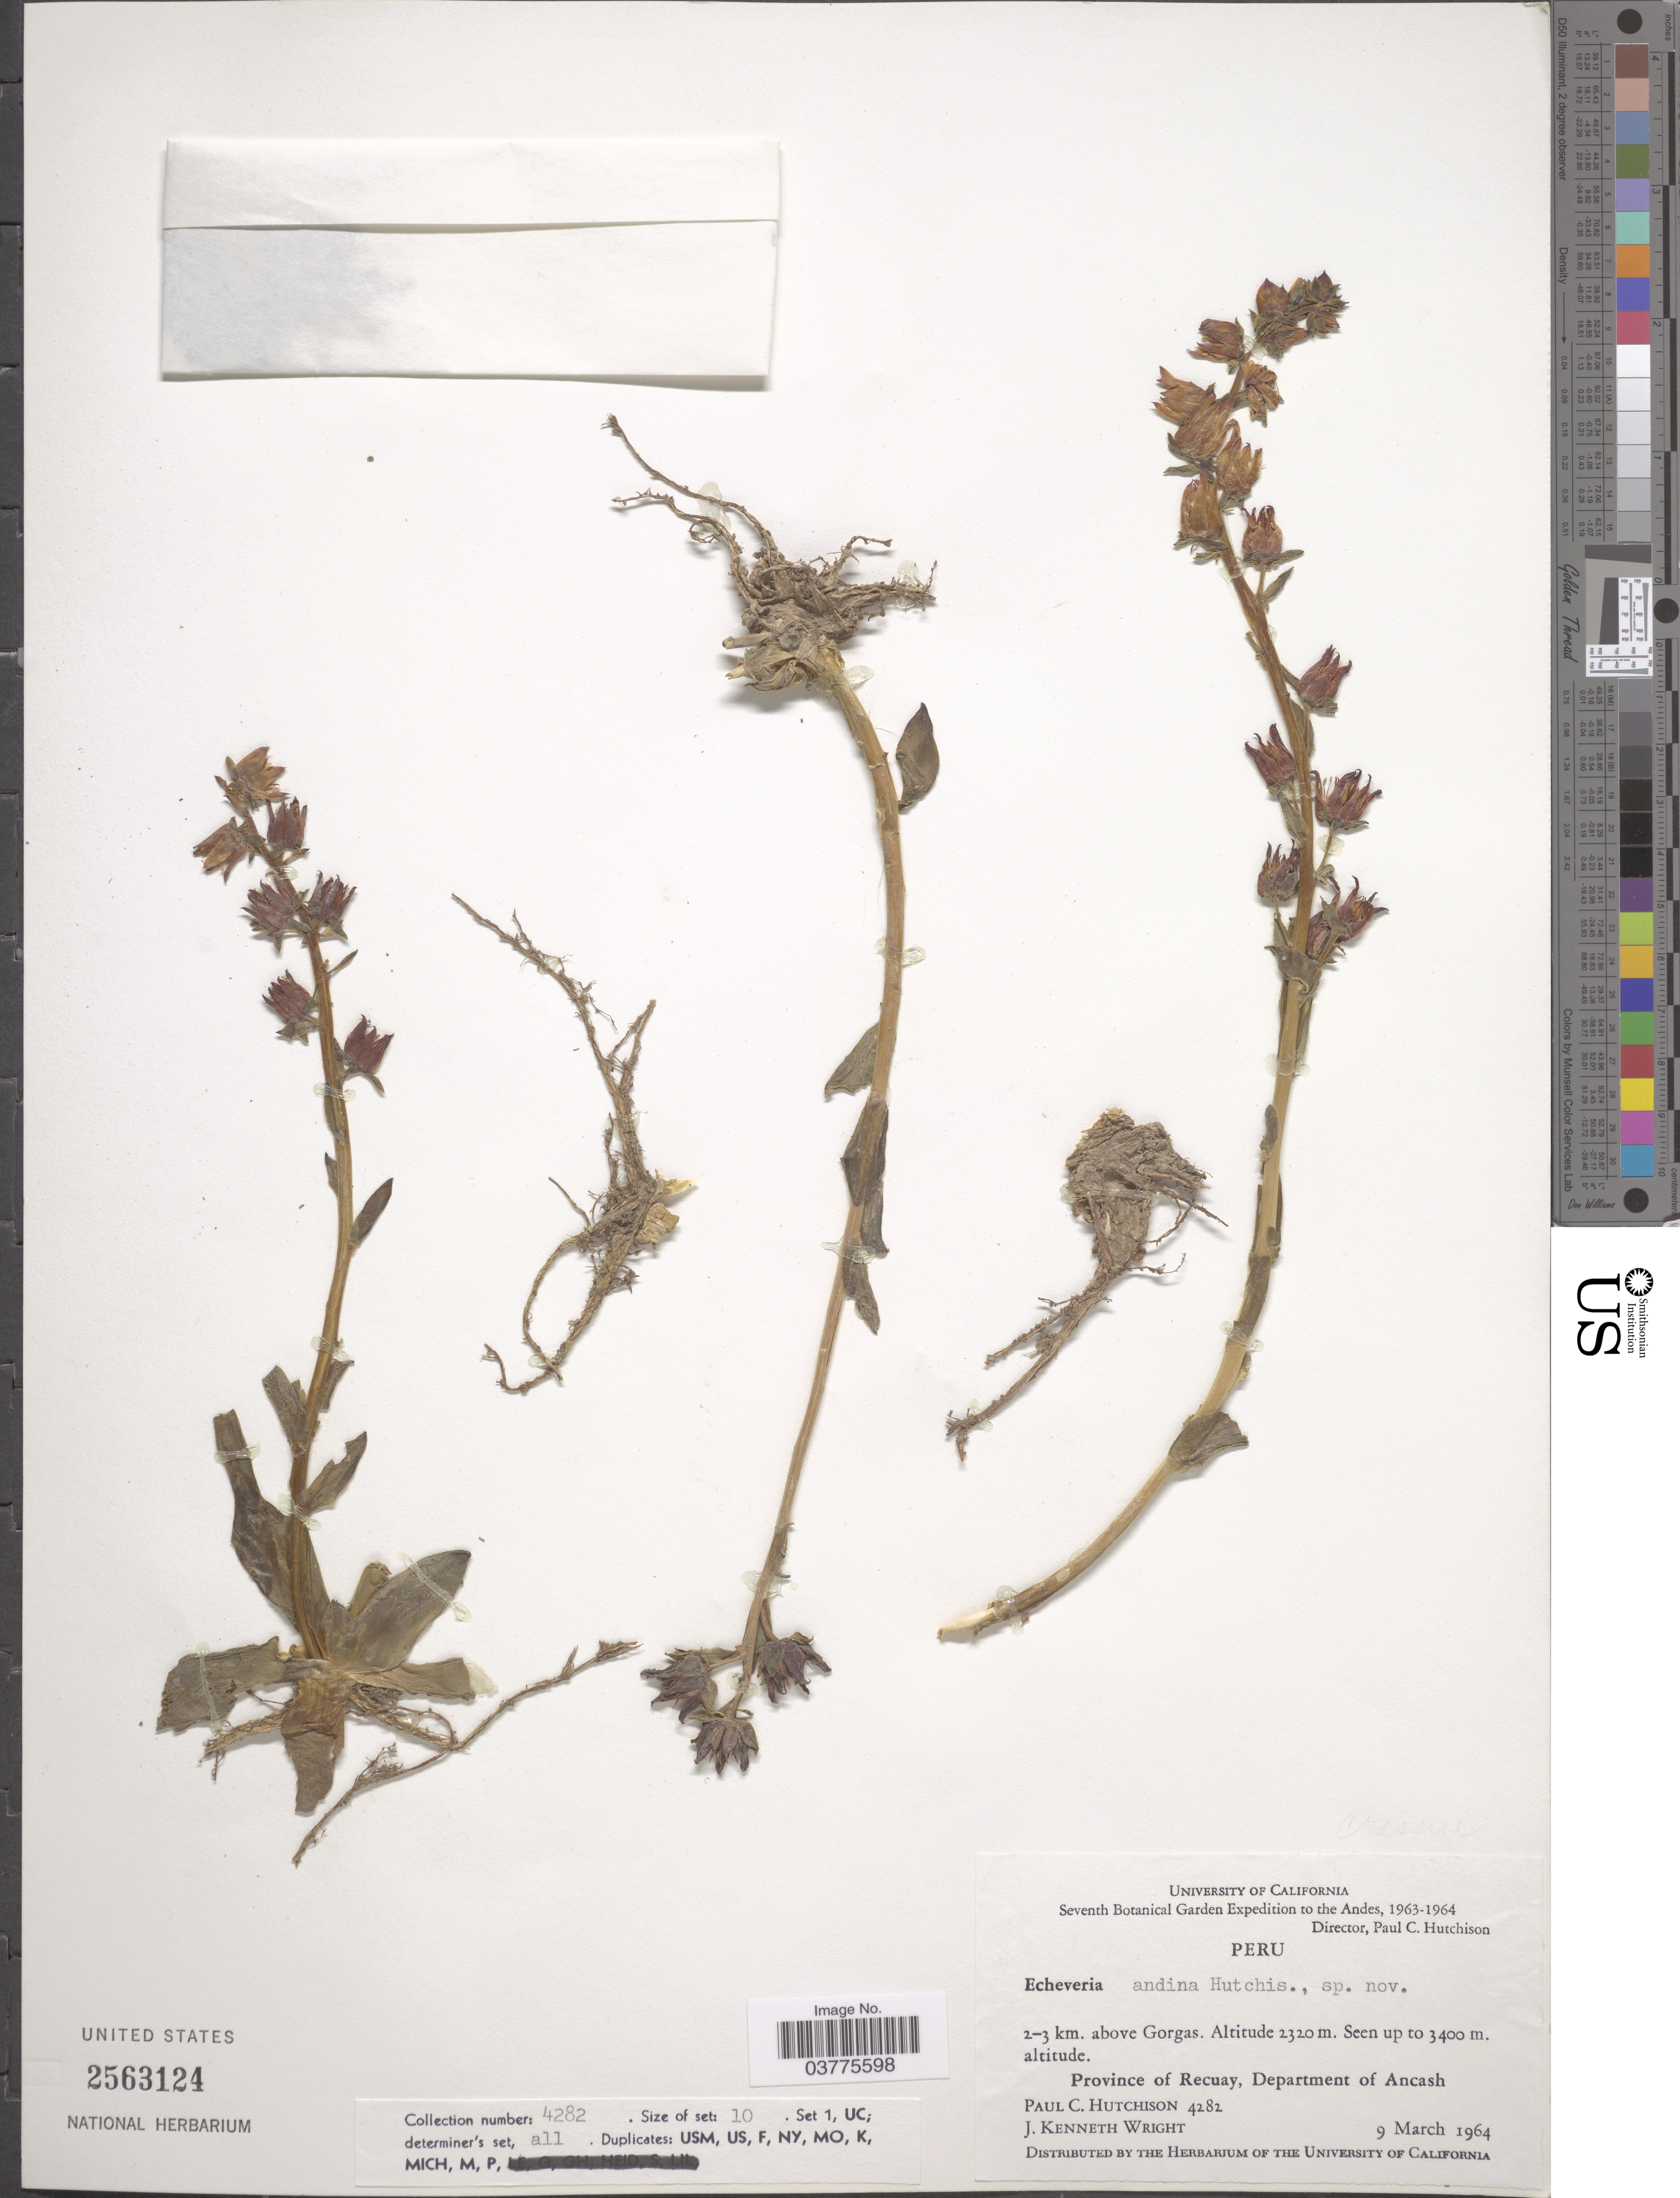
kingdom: Plantae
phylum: Tracheophyta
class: Magnoliopsida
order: Saxifragales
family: Crassulaceae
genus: Echeveria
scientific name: Echeveria cerrateana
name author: Pino & Kamm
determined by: Pino, Guillermo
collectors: P. C. Hutchison & J. K. Wright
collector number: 4282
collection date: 1964-03-09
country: Peru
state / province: Ancash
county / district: Recuay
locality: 2-3 km. above Gorgas.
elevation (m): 2320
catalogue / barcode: US 2563124